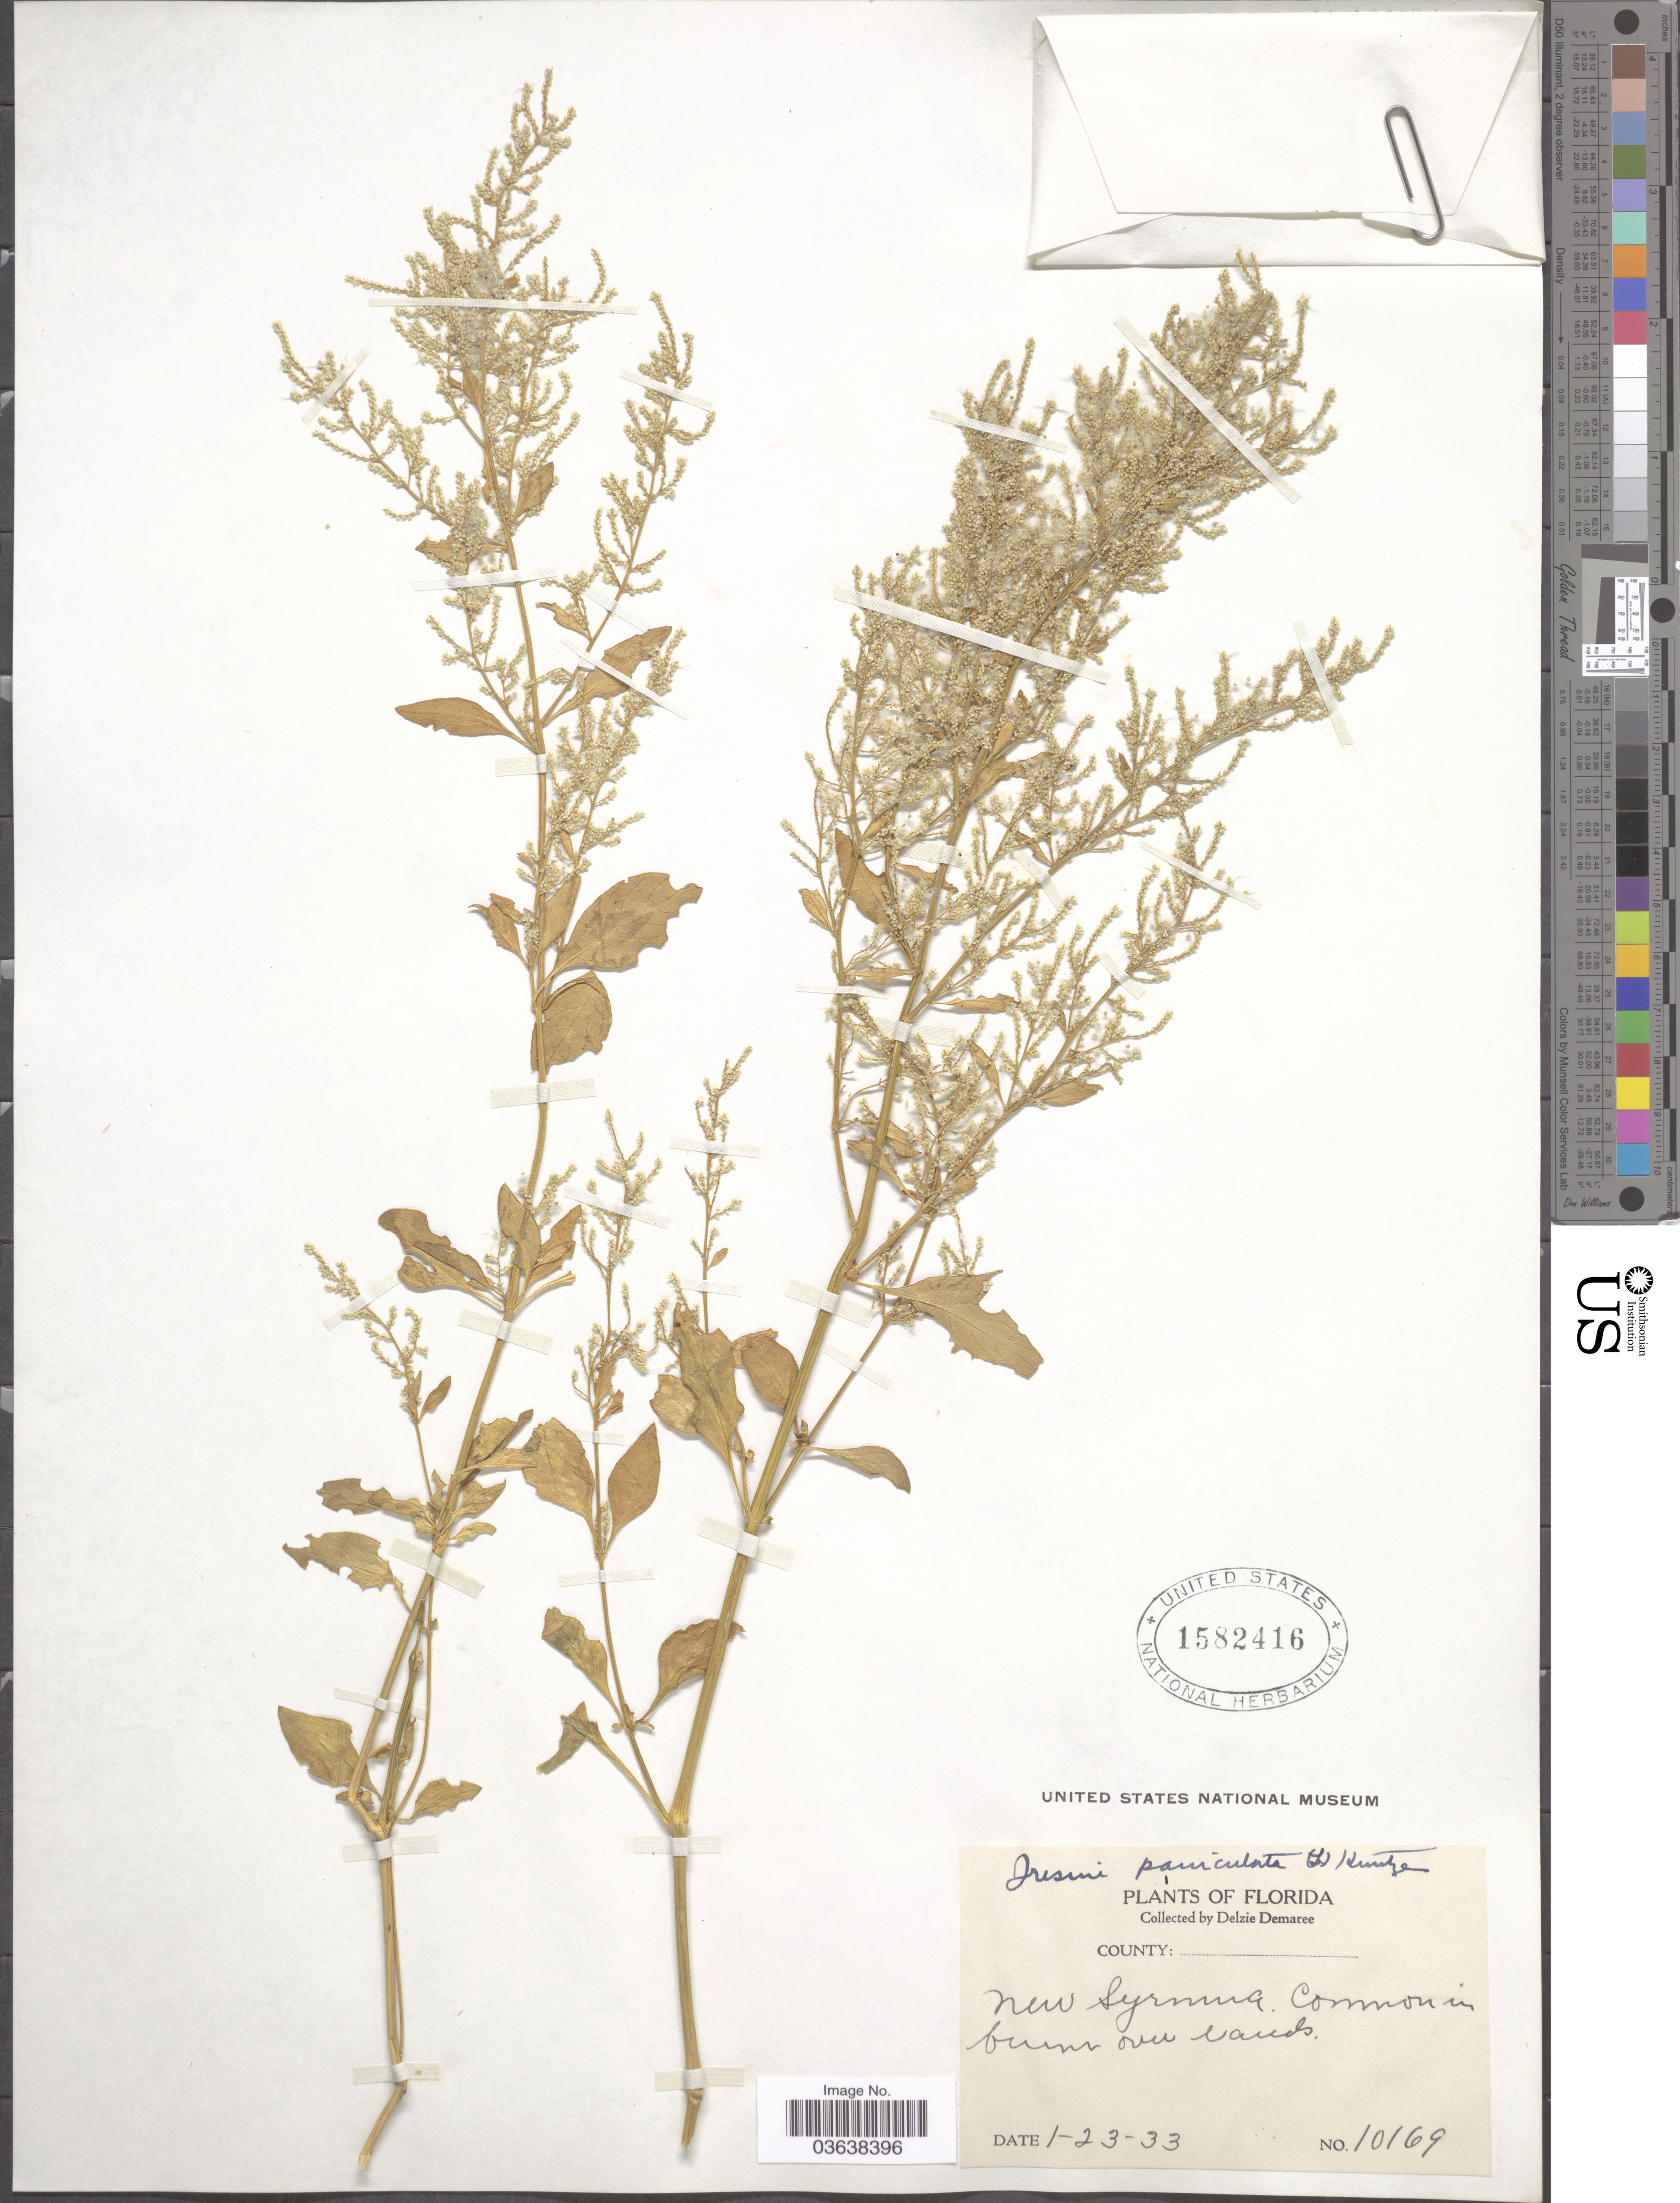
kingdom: Plantae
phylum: Tracheophyta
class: Magnoliopsida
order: Caryophyllales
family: Amaranthaceae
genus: Iresine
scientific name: Iresine celosia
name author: L.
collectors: D. Demaree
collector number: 10169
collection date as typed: Transcribed d/m/y: 23/1/33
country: United States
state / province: Florida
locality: New Syrmna.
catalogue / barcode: US 1582416